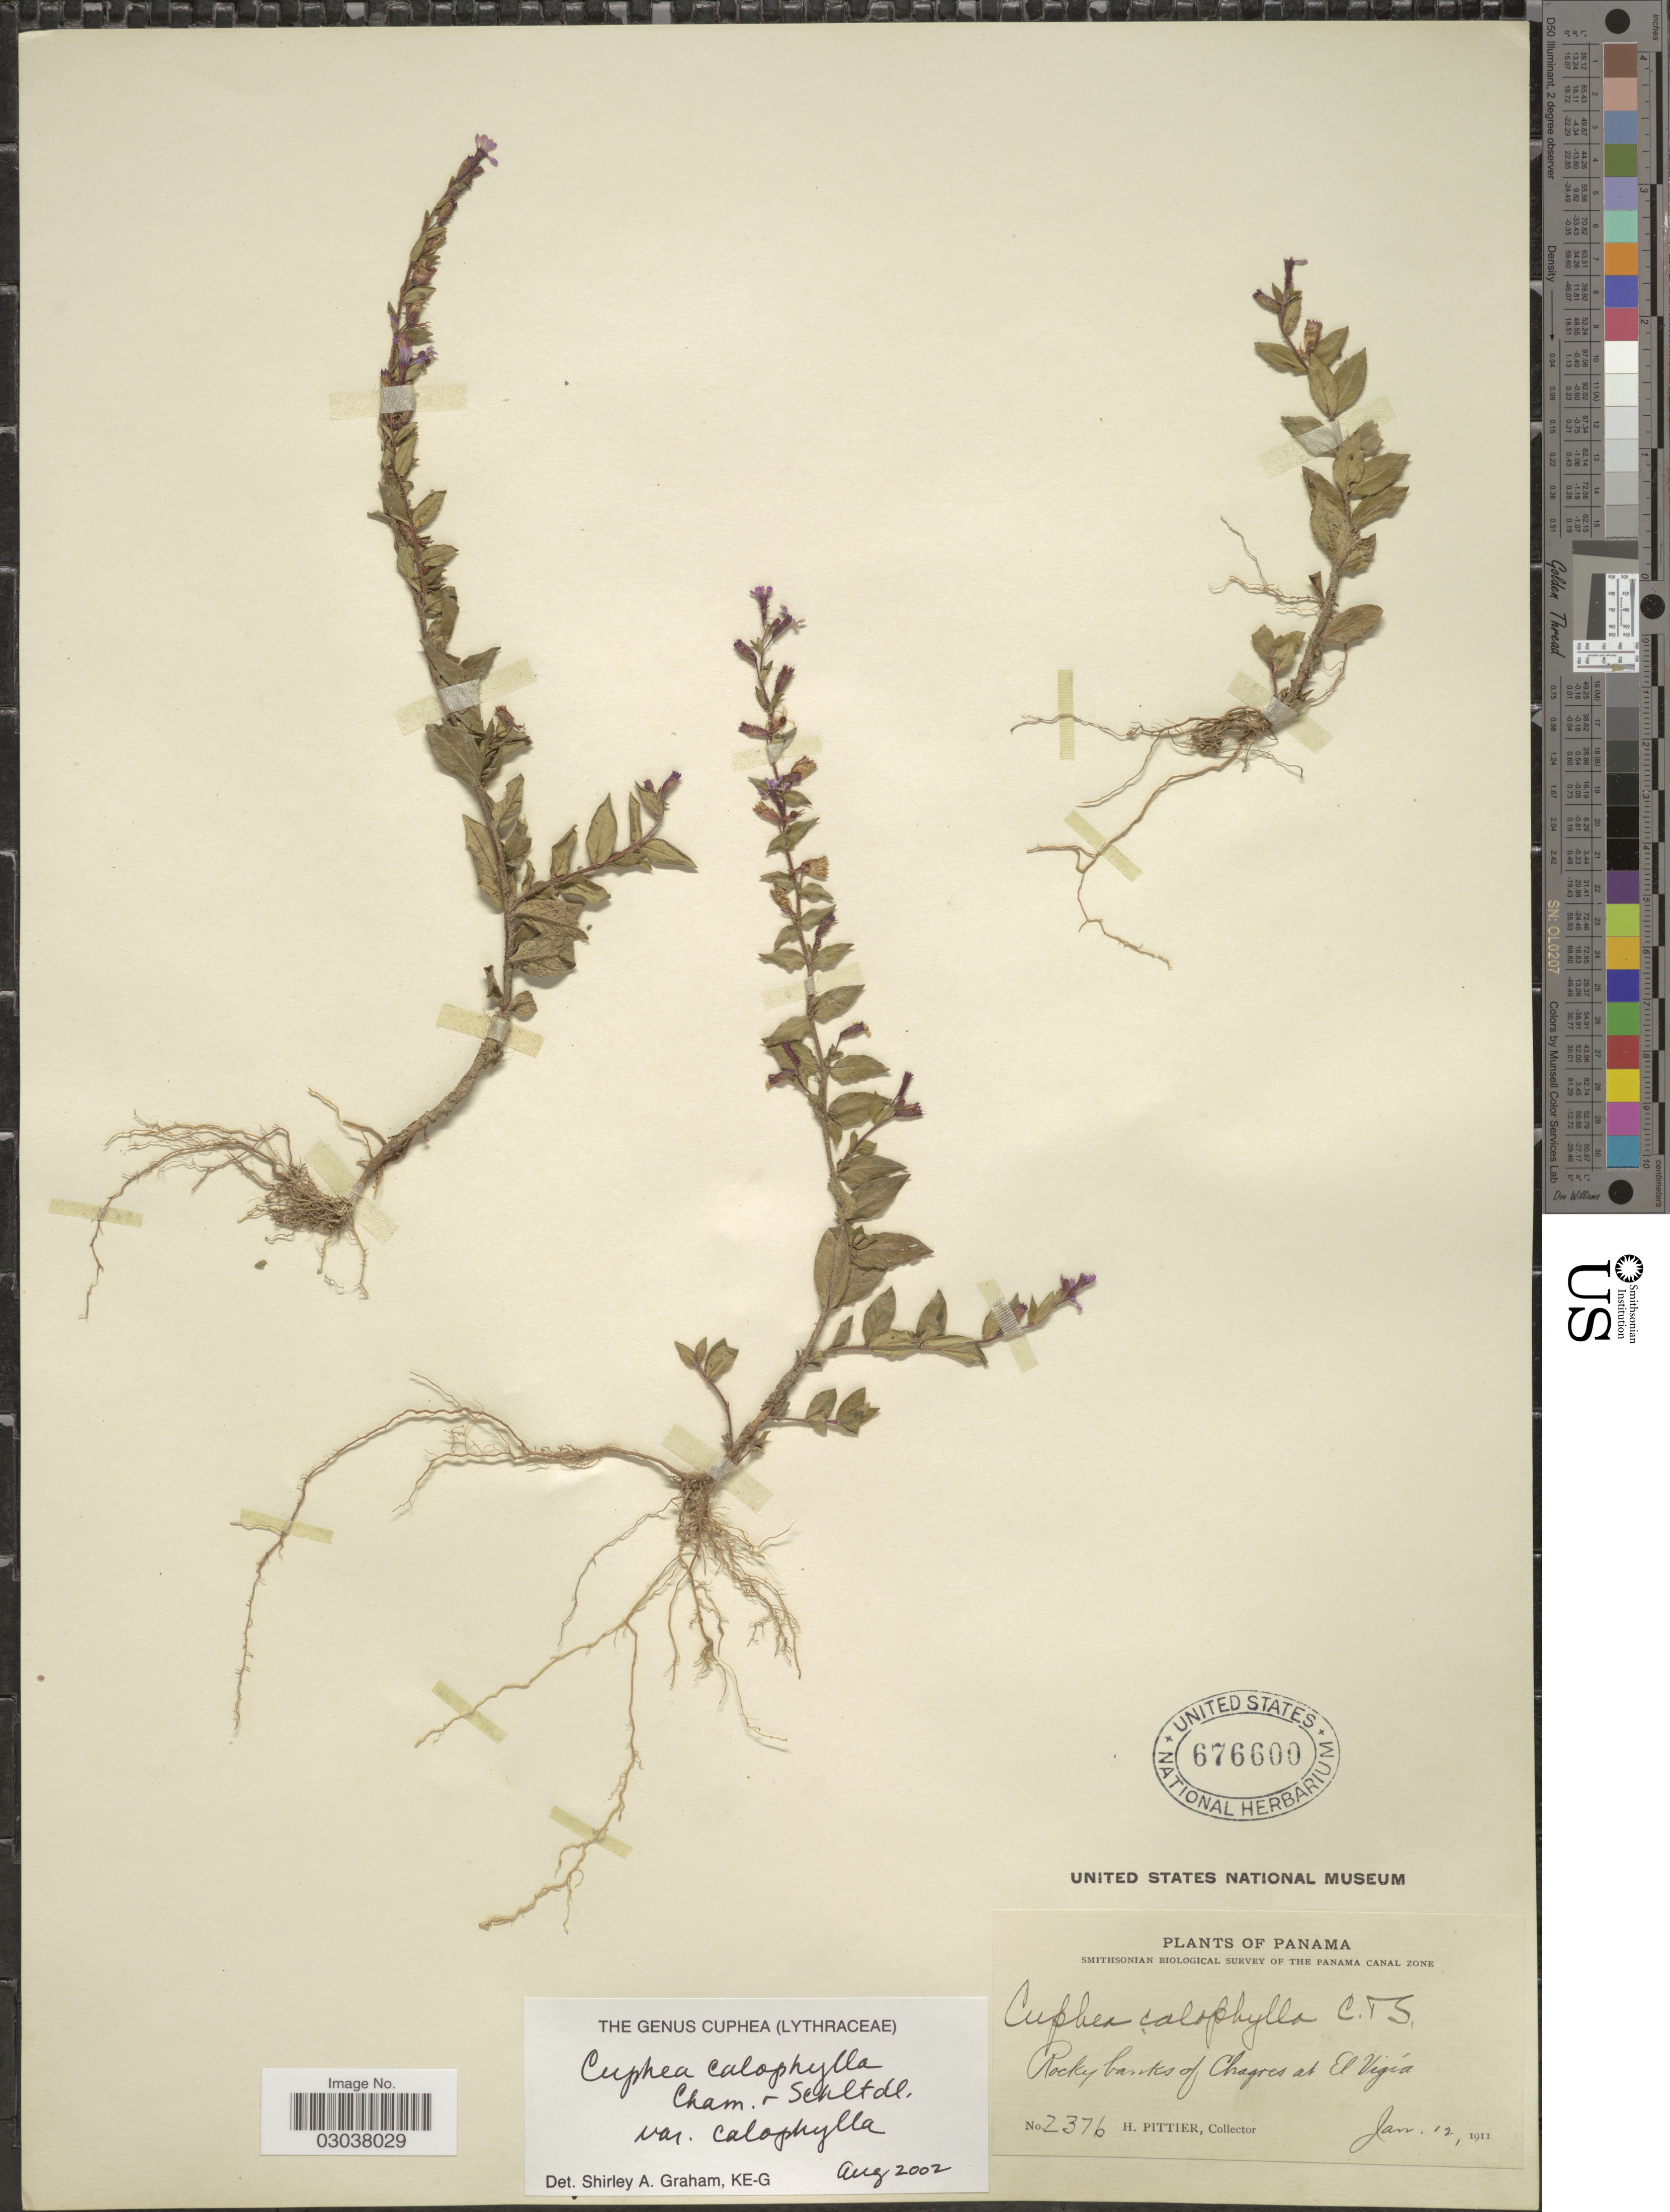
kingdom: Plantae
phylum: Tracheophyta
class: Magnoliopsida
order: Myrtales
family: Lythraceae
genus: Cuphea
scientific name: Cuphea calophylla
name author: Cham. & Schltdl.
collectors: H. F. Pittier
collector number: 2376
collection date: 1911-01-12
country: Panama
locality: Rocky banks of Chagres at El Vigía.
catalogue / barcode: US 676600